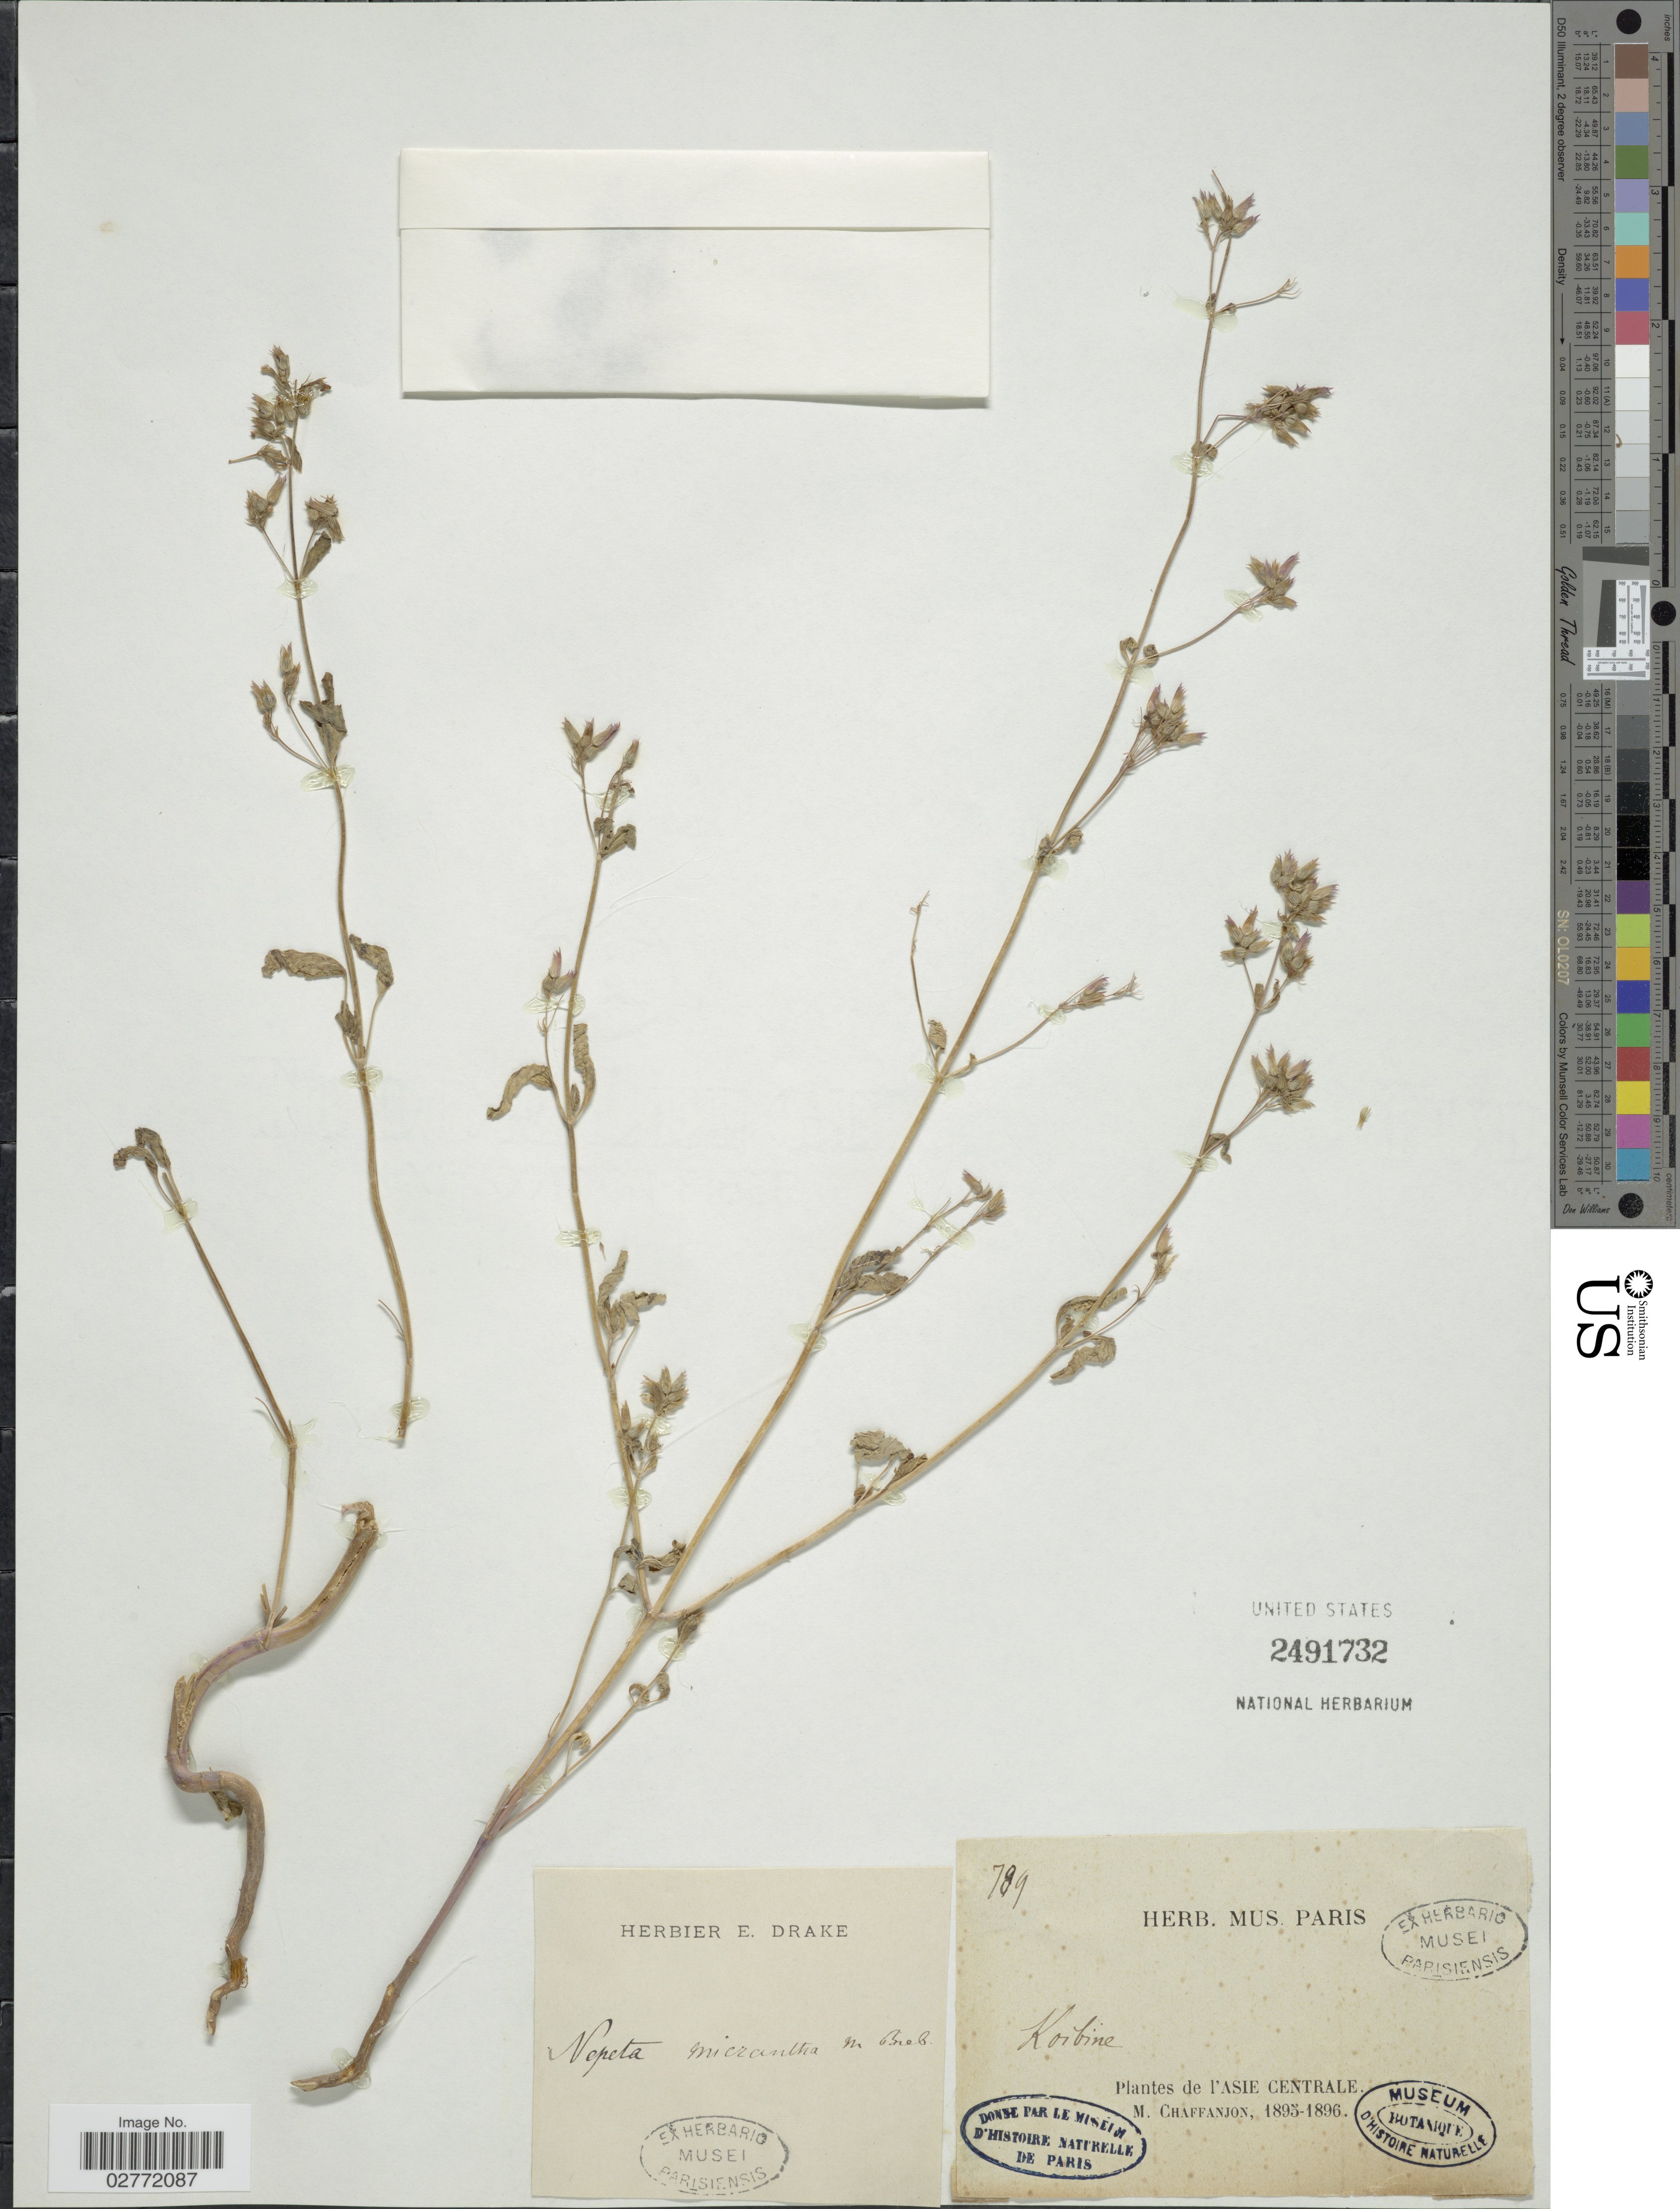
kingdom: Plantae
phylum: Tracheophyta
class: Magnoliopsida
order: Lamiales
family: Lamiaceae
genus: Nepeta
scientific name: Nepeta micrantha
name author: Bunge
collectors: M. Chaffanjon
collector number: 789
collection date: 1895/1896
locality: L'Asie Centrale, Koibine.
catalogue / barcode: US 2491732